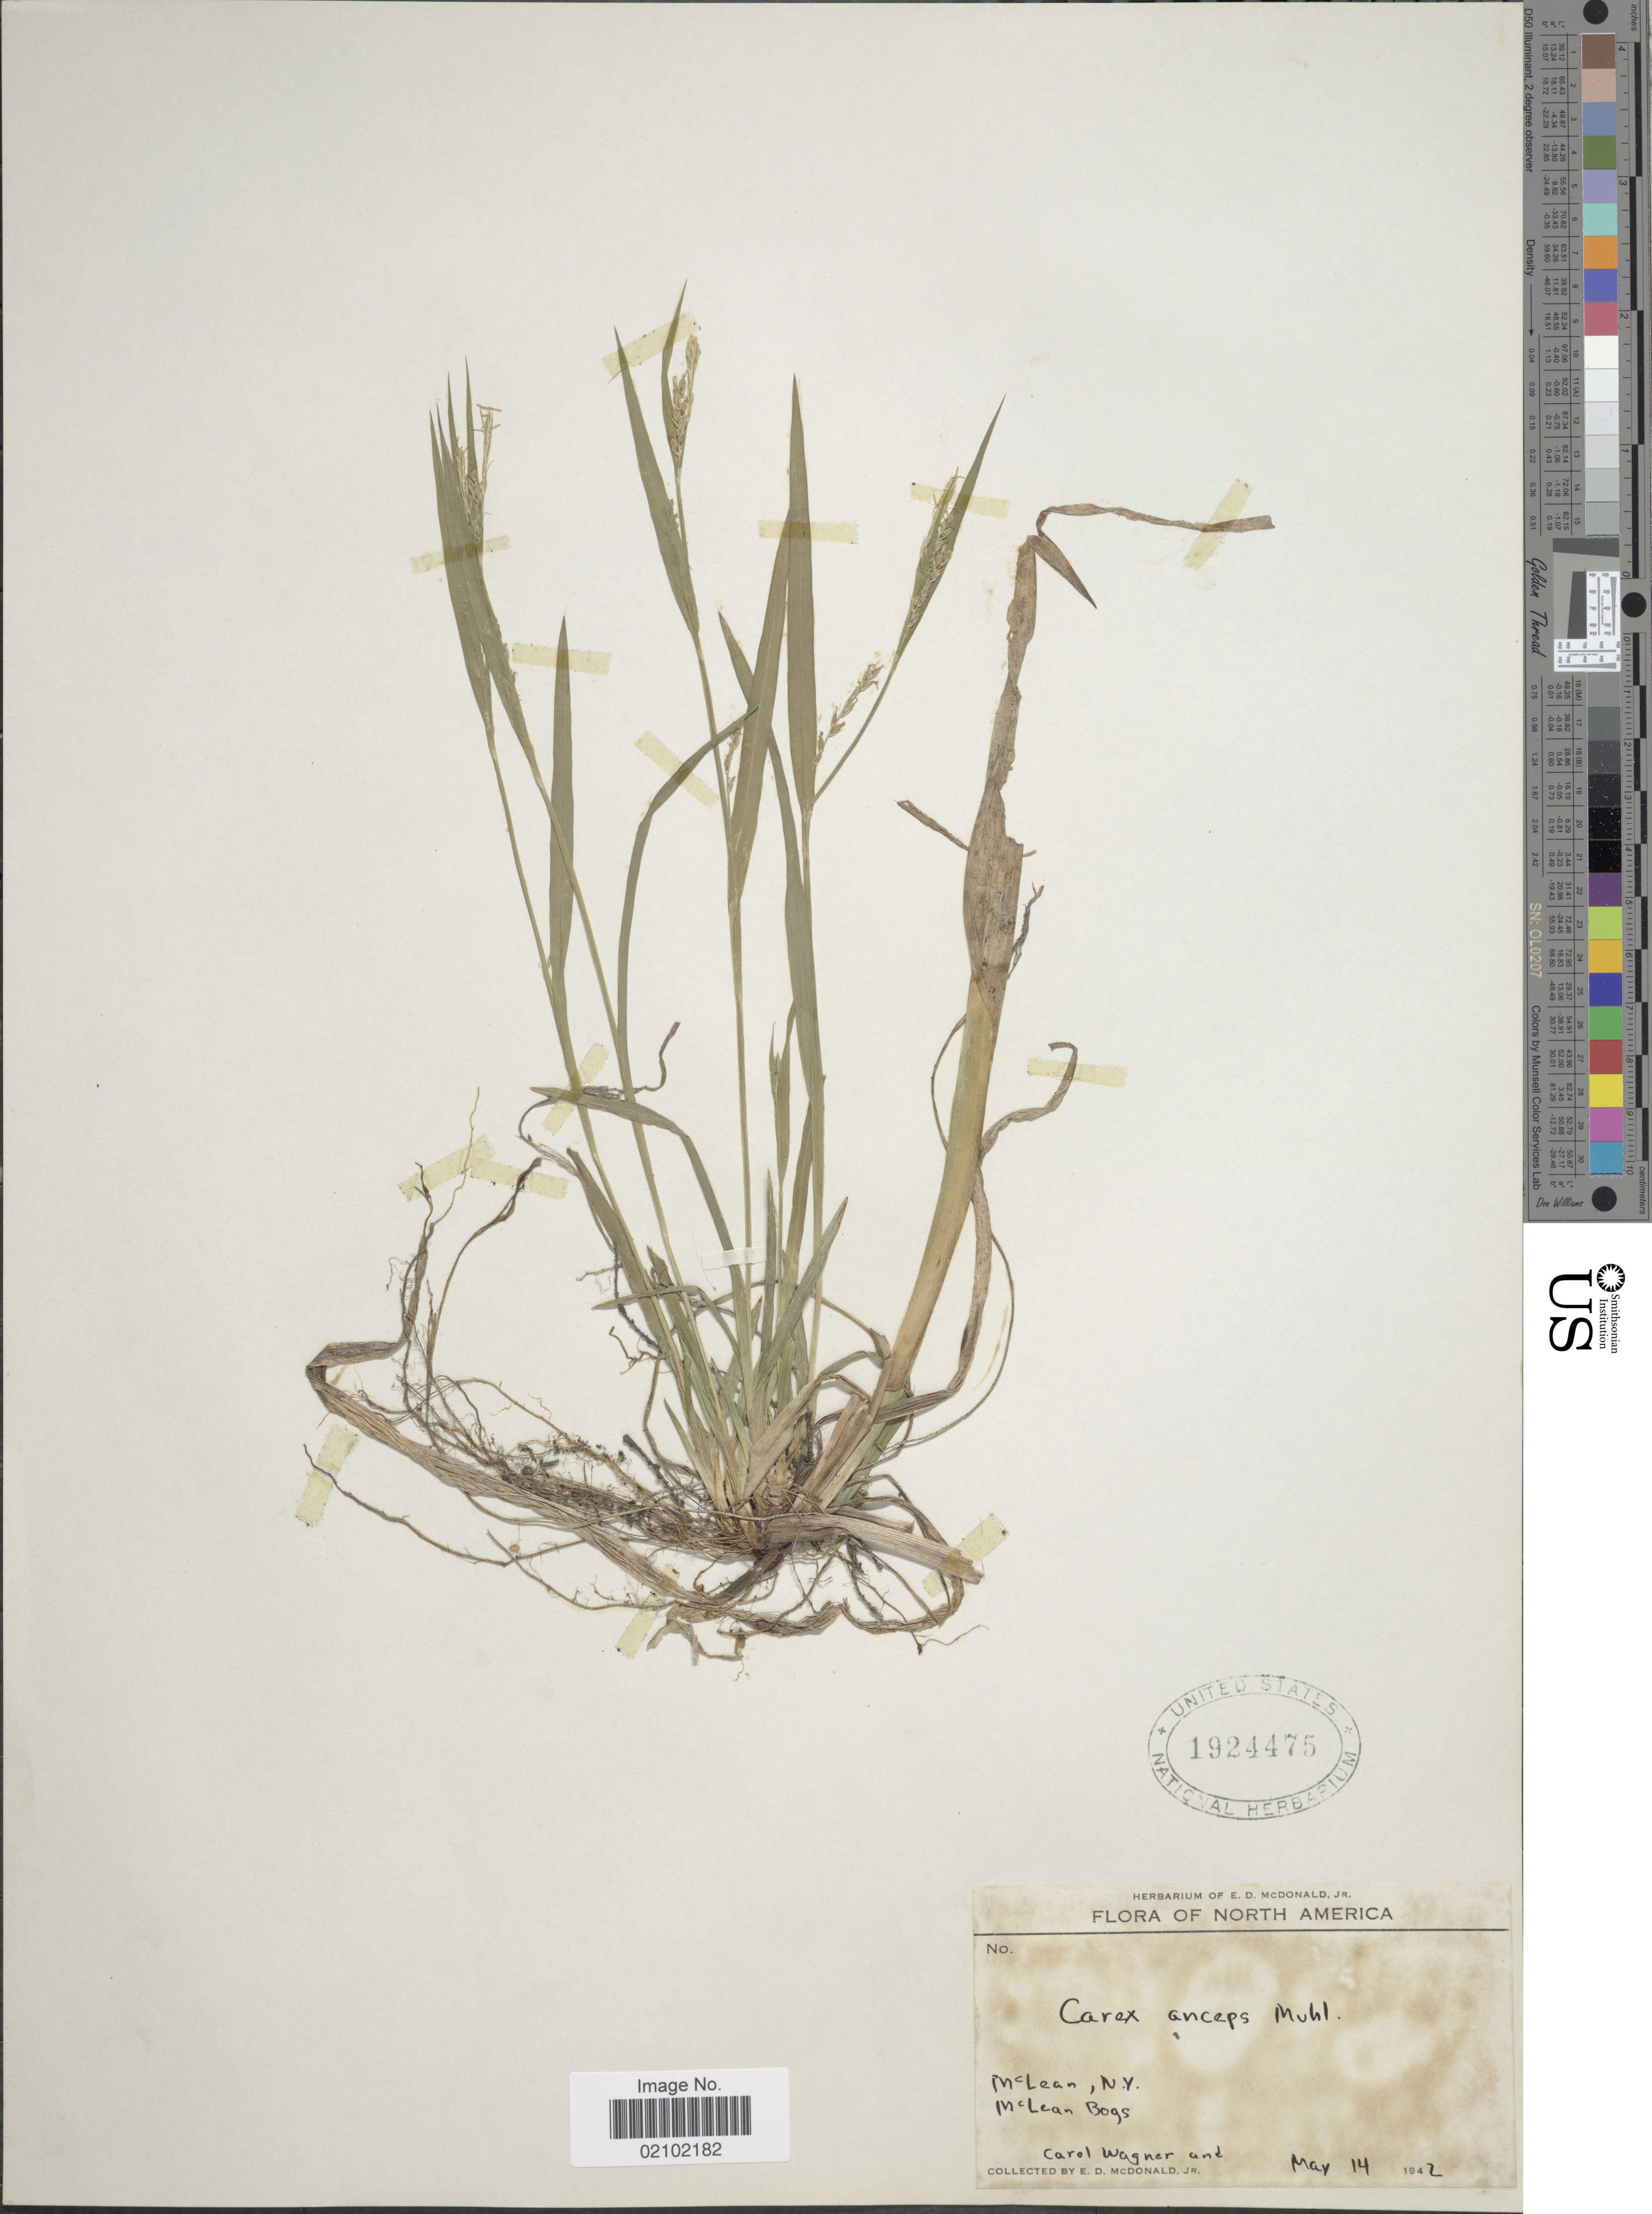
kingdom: Plantae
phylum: Tracheophyta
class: Liliopsida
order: Poales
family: Cyperaceae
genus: Carex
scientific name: Carex laxiflora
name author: Lam.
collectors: C. Wagner & E. D. McDonald Jr.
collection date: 1942-05-14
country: United States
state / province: New York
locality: McLean, McLean Bogs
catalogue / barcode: US 1924475